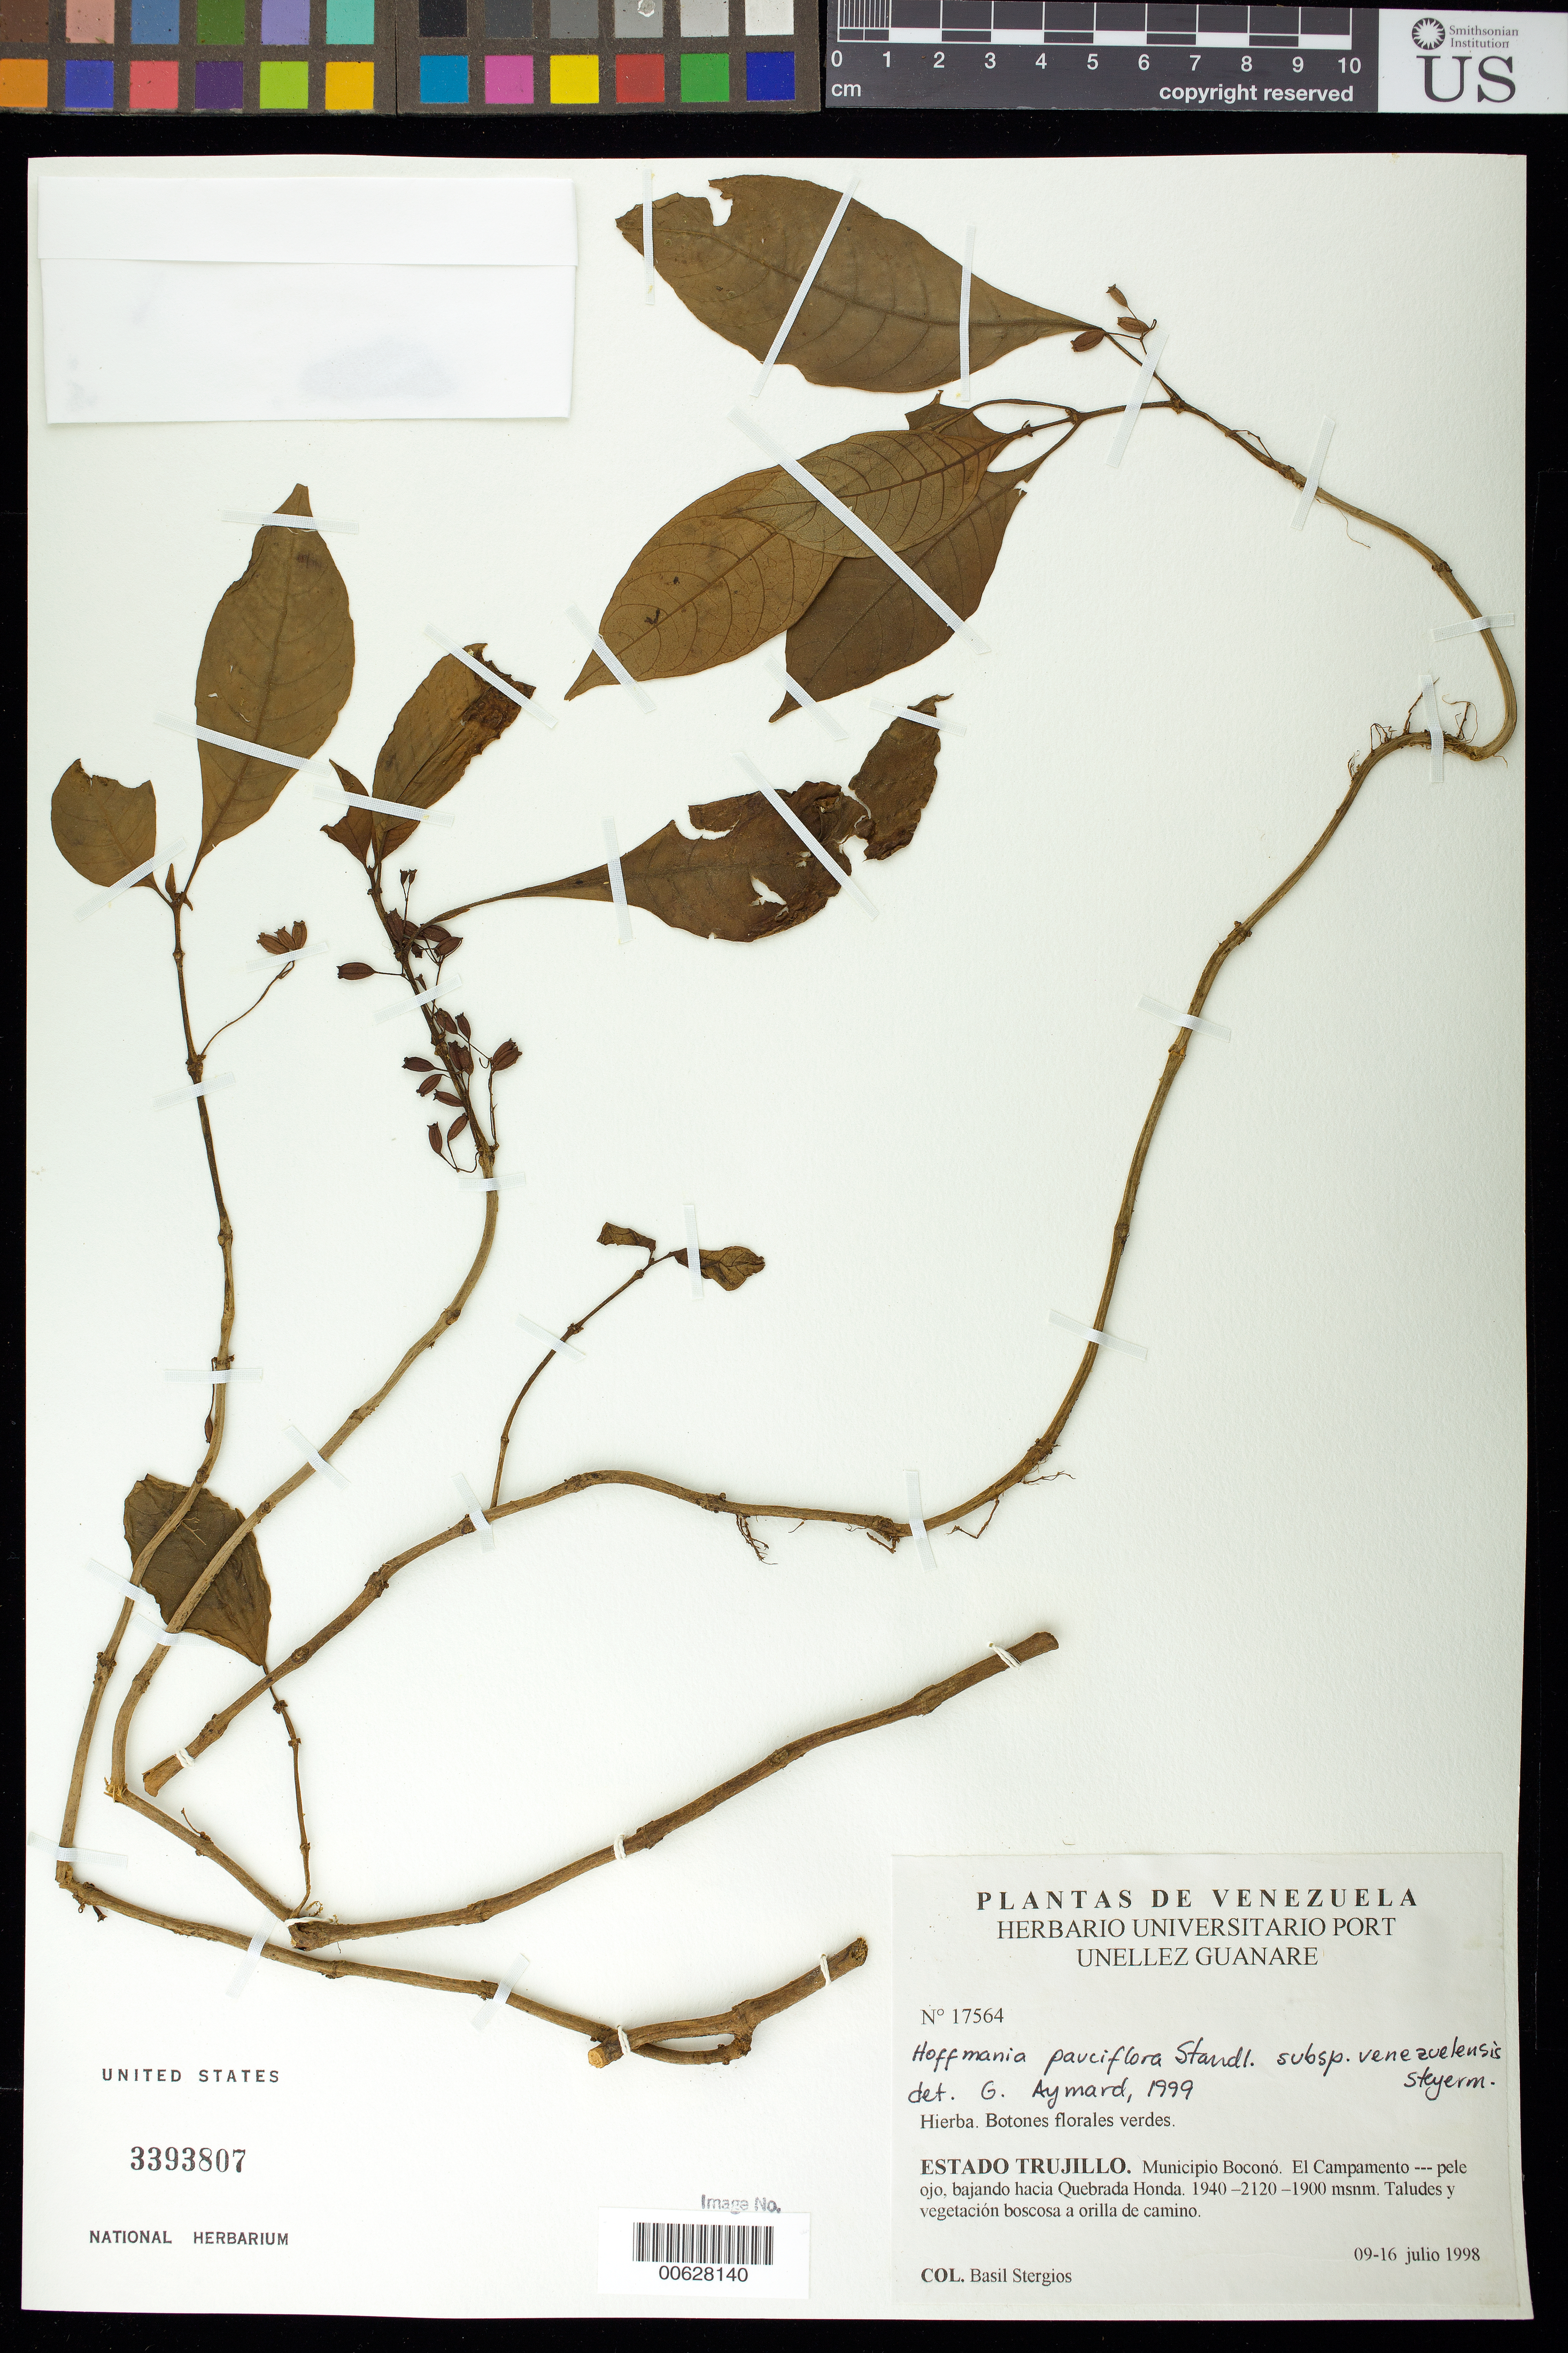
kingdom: Plantae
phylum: Tracheophyta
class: Magnoliopsida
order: Gentianales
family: Rubiaceae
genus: Hoffmannia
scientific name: Hoffmannia pauciflora subsp. venezuelensis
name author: Standl.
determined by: Aymard C., G. A., (PORT), Univ. Nac. Exp. de los Llanos Ezequiel Zamora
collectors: B. G. Stergios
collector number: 17564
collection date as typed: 09 Jul 1998 to 16 Jul 1998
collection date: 1998-07-09/1998-07-16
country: Venezuela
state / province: Trujillo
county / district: Boconó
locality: Parque Nacional Guaramacal, El campamento-pele ojo, bajando hacia Quebrada Honda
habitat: Taludes y vegetación boscosa a orilla de camino.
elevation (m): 1900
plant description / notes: PORT, US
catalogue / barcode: US 3393807